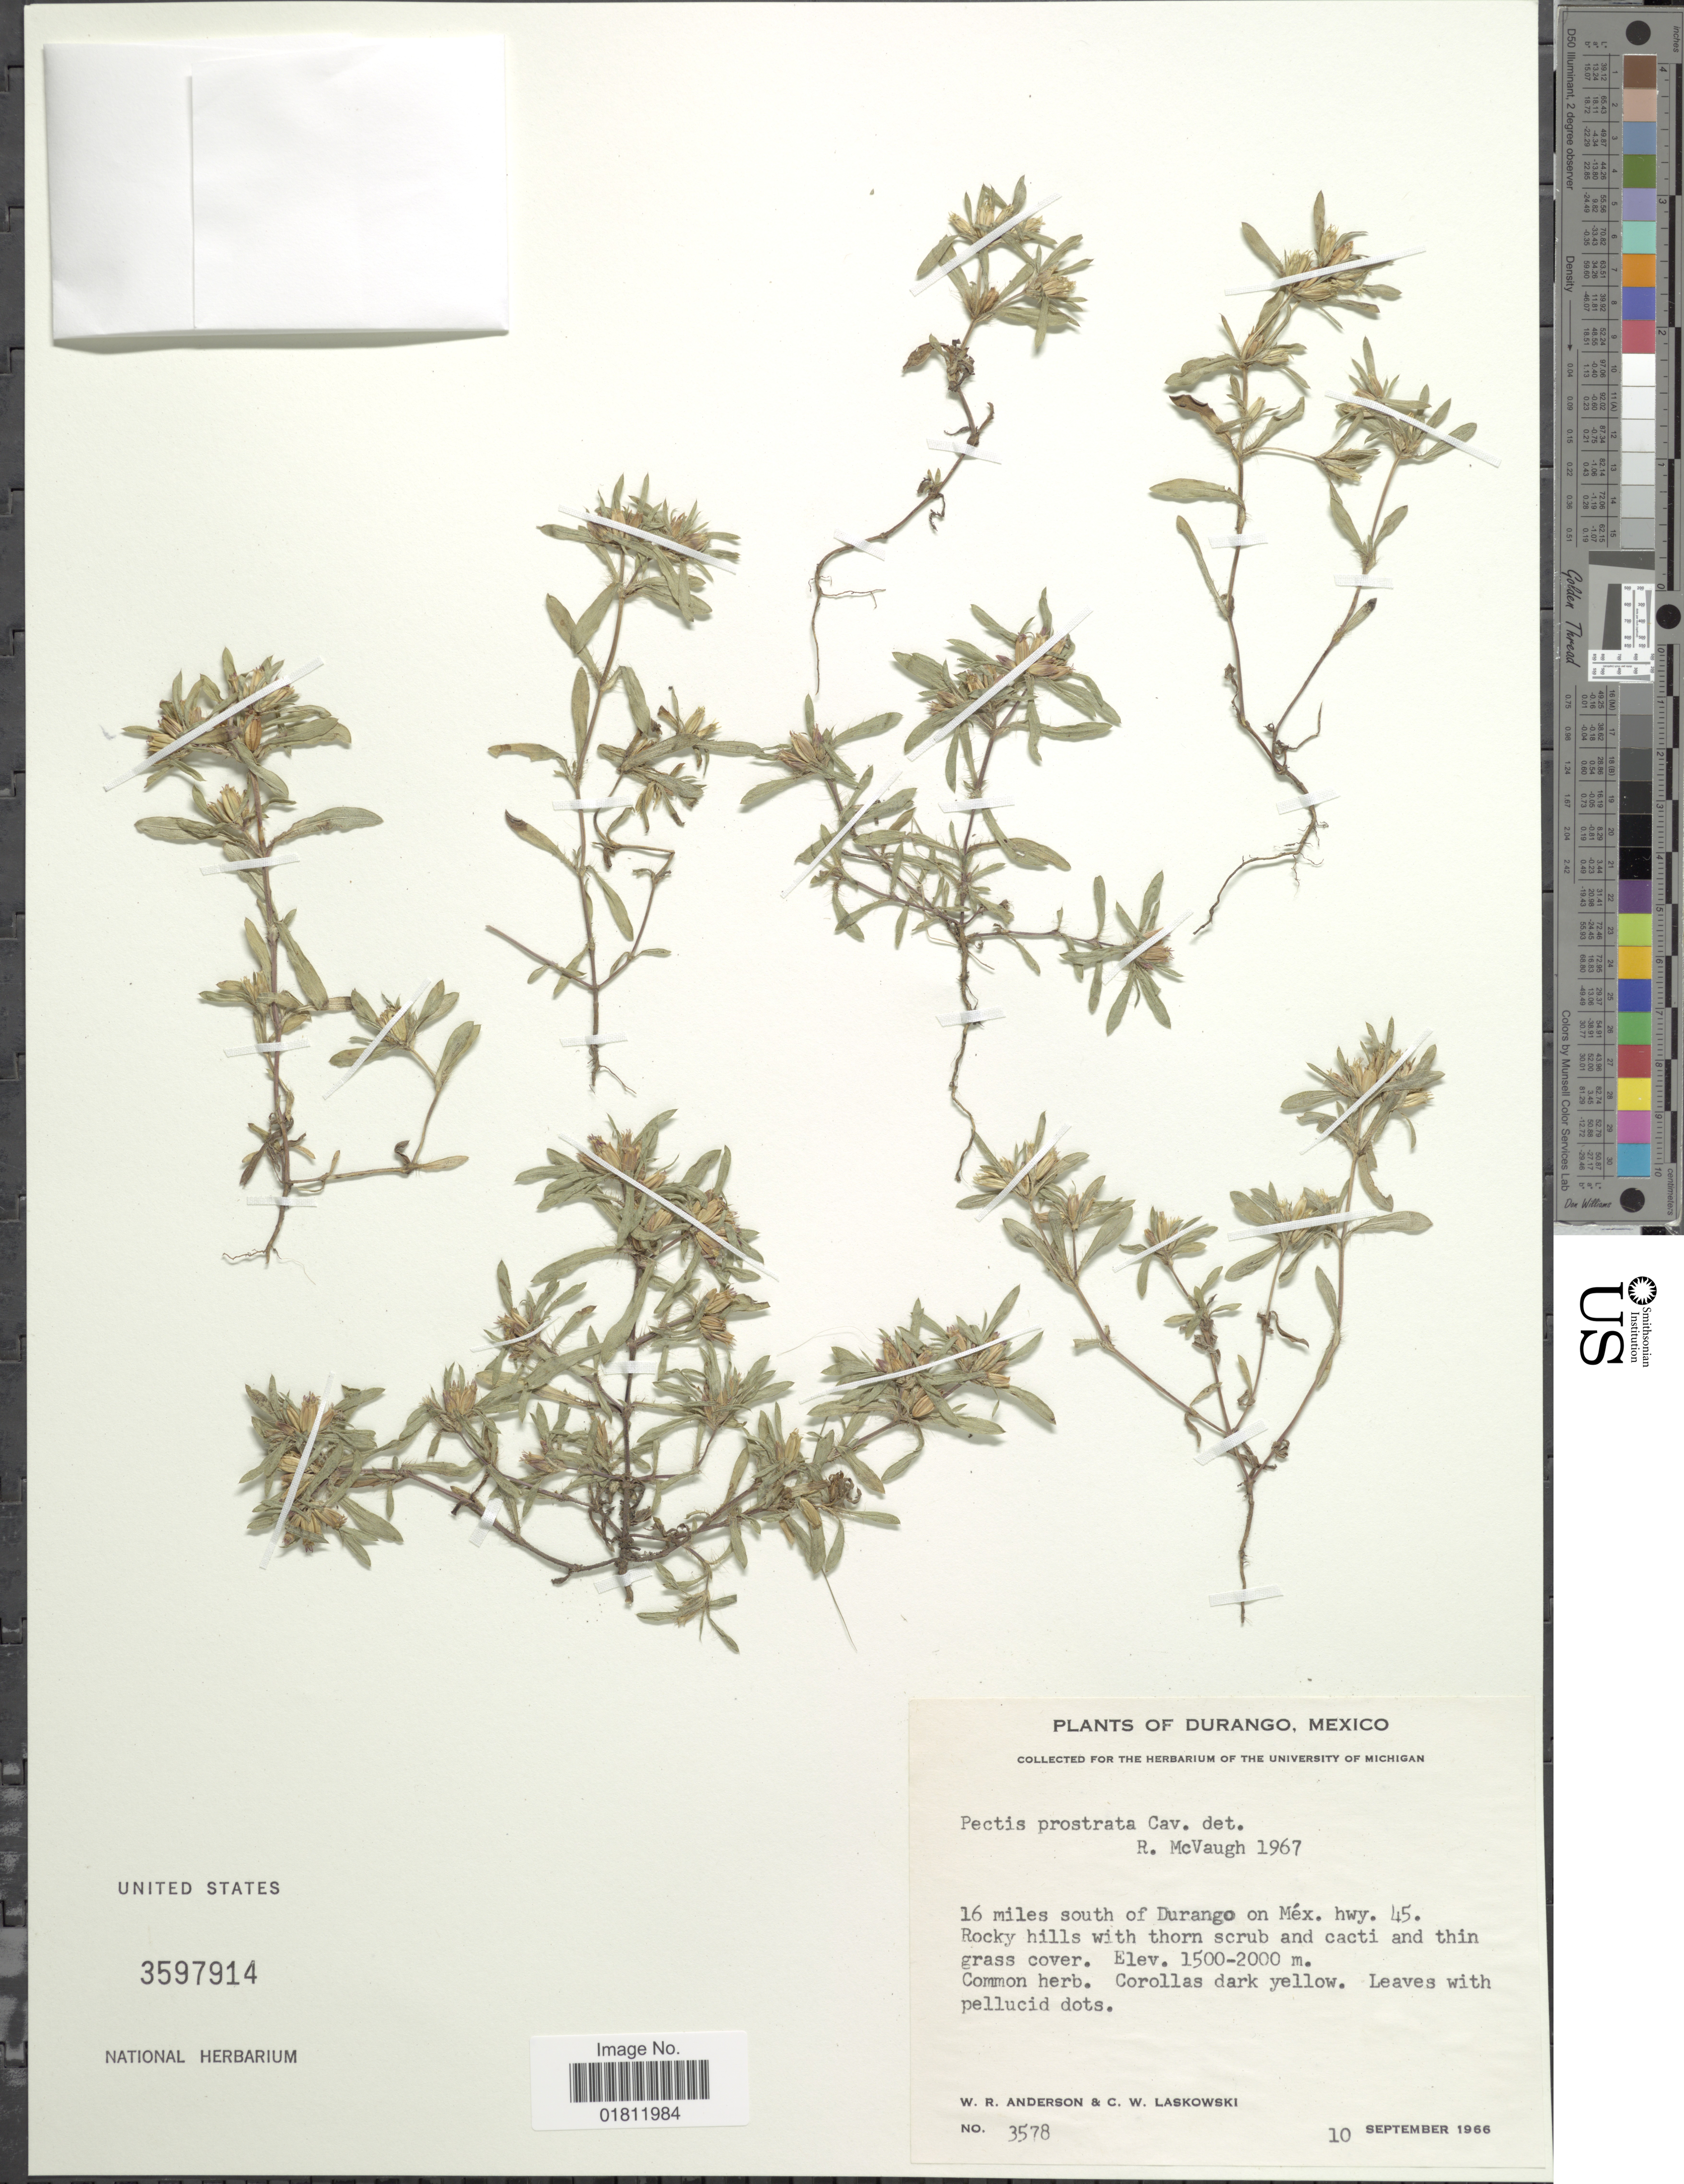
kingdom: Plantae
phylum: Tracheophyta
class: Magnoliopsida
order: Asterales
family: Asteraceae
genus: Pectis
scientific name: Pectis prostrata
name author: Cav.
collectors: W. Anderson & C. Laskowski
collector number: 3578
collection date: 1966-09-10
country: Mexico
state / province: Durango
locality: Durango, Mexico. 16 miles south of Durango on Mex. hwy. 45. Rocky hills.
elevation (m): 1500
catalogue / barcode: US 3597914